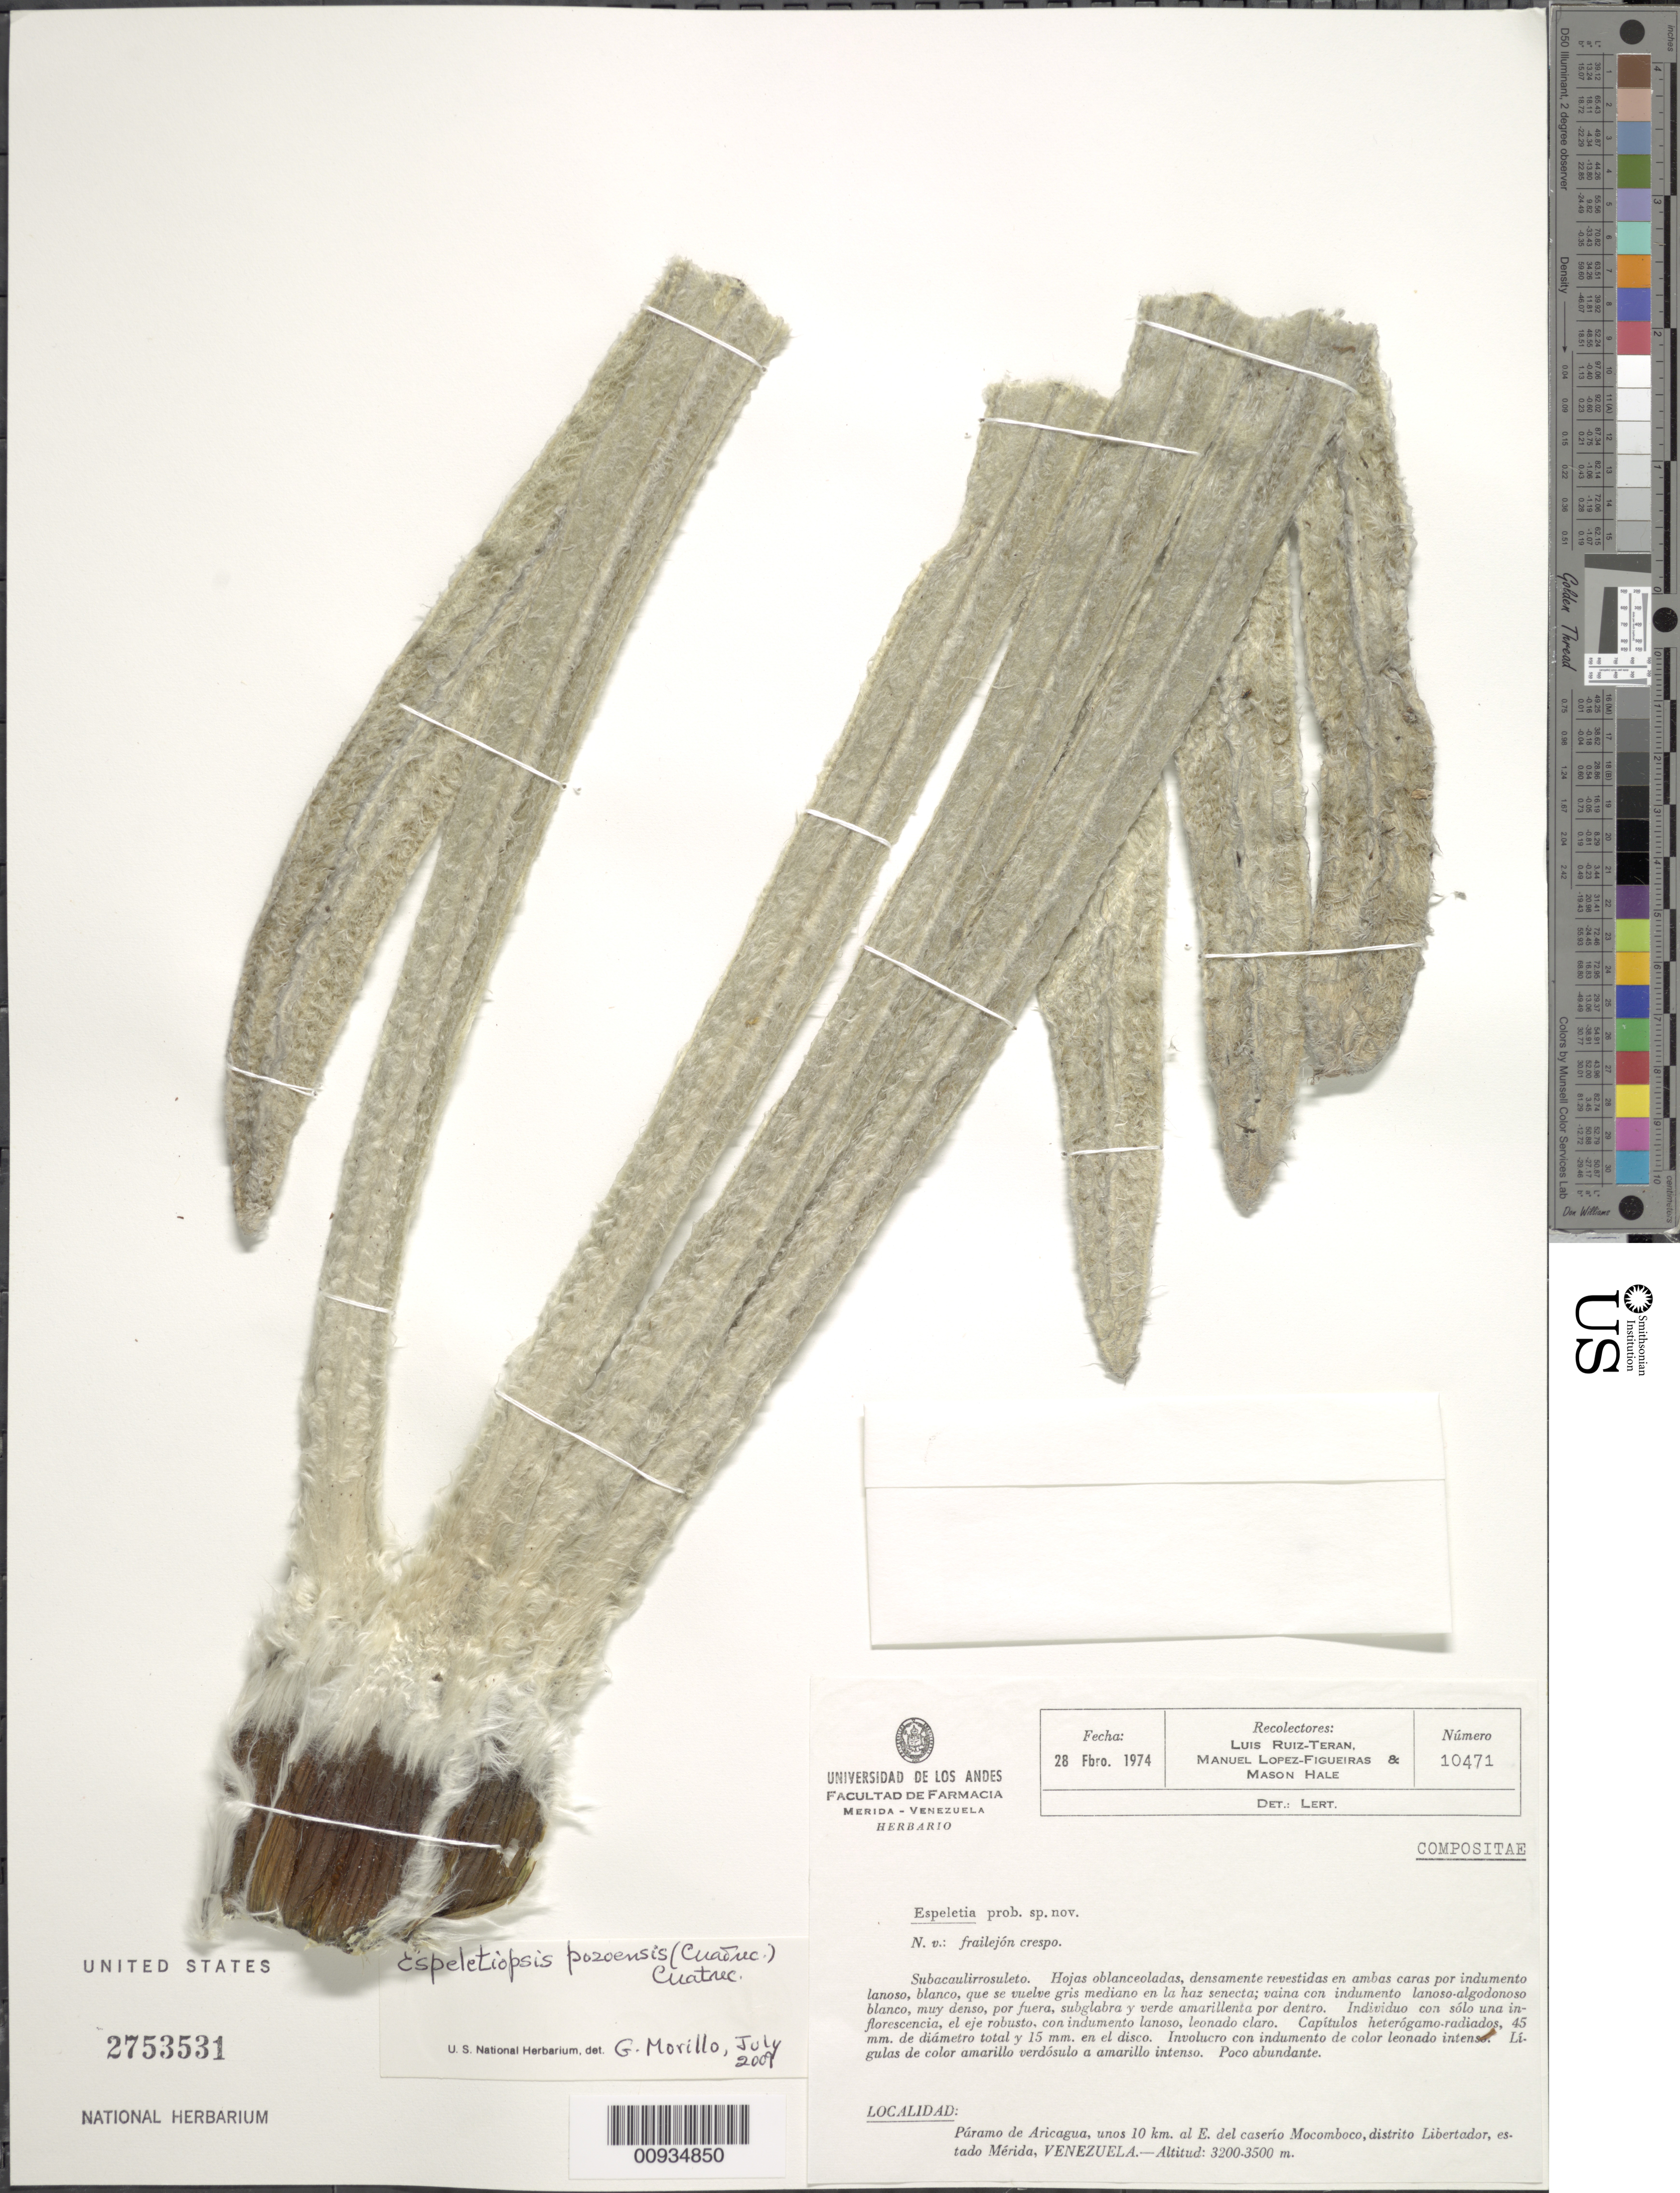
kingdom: Plantae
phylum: Tracheophyta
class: Magnoliopsida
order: Asterales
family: Asteraceae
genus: Espeletiopsis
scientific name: Espeletiopsis pozoensis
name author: (Cuatrec.) Cuatrec.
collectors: L. E. Ruíz-Terán, M. López Figueiras & M. Hale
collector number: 10471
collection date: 1974-02-28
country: Venezuela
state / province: Mérida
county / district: Libertador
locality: P, de Aricagua. Unos 10 km al E del caserío Mocomboco.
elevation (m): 3200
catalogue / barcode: US 2753531